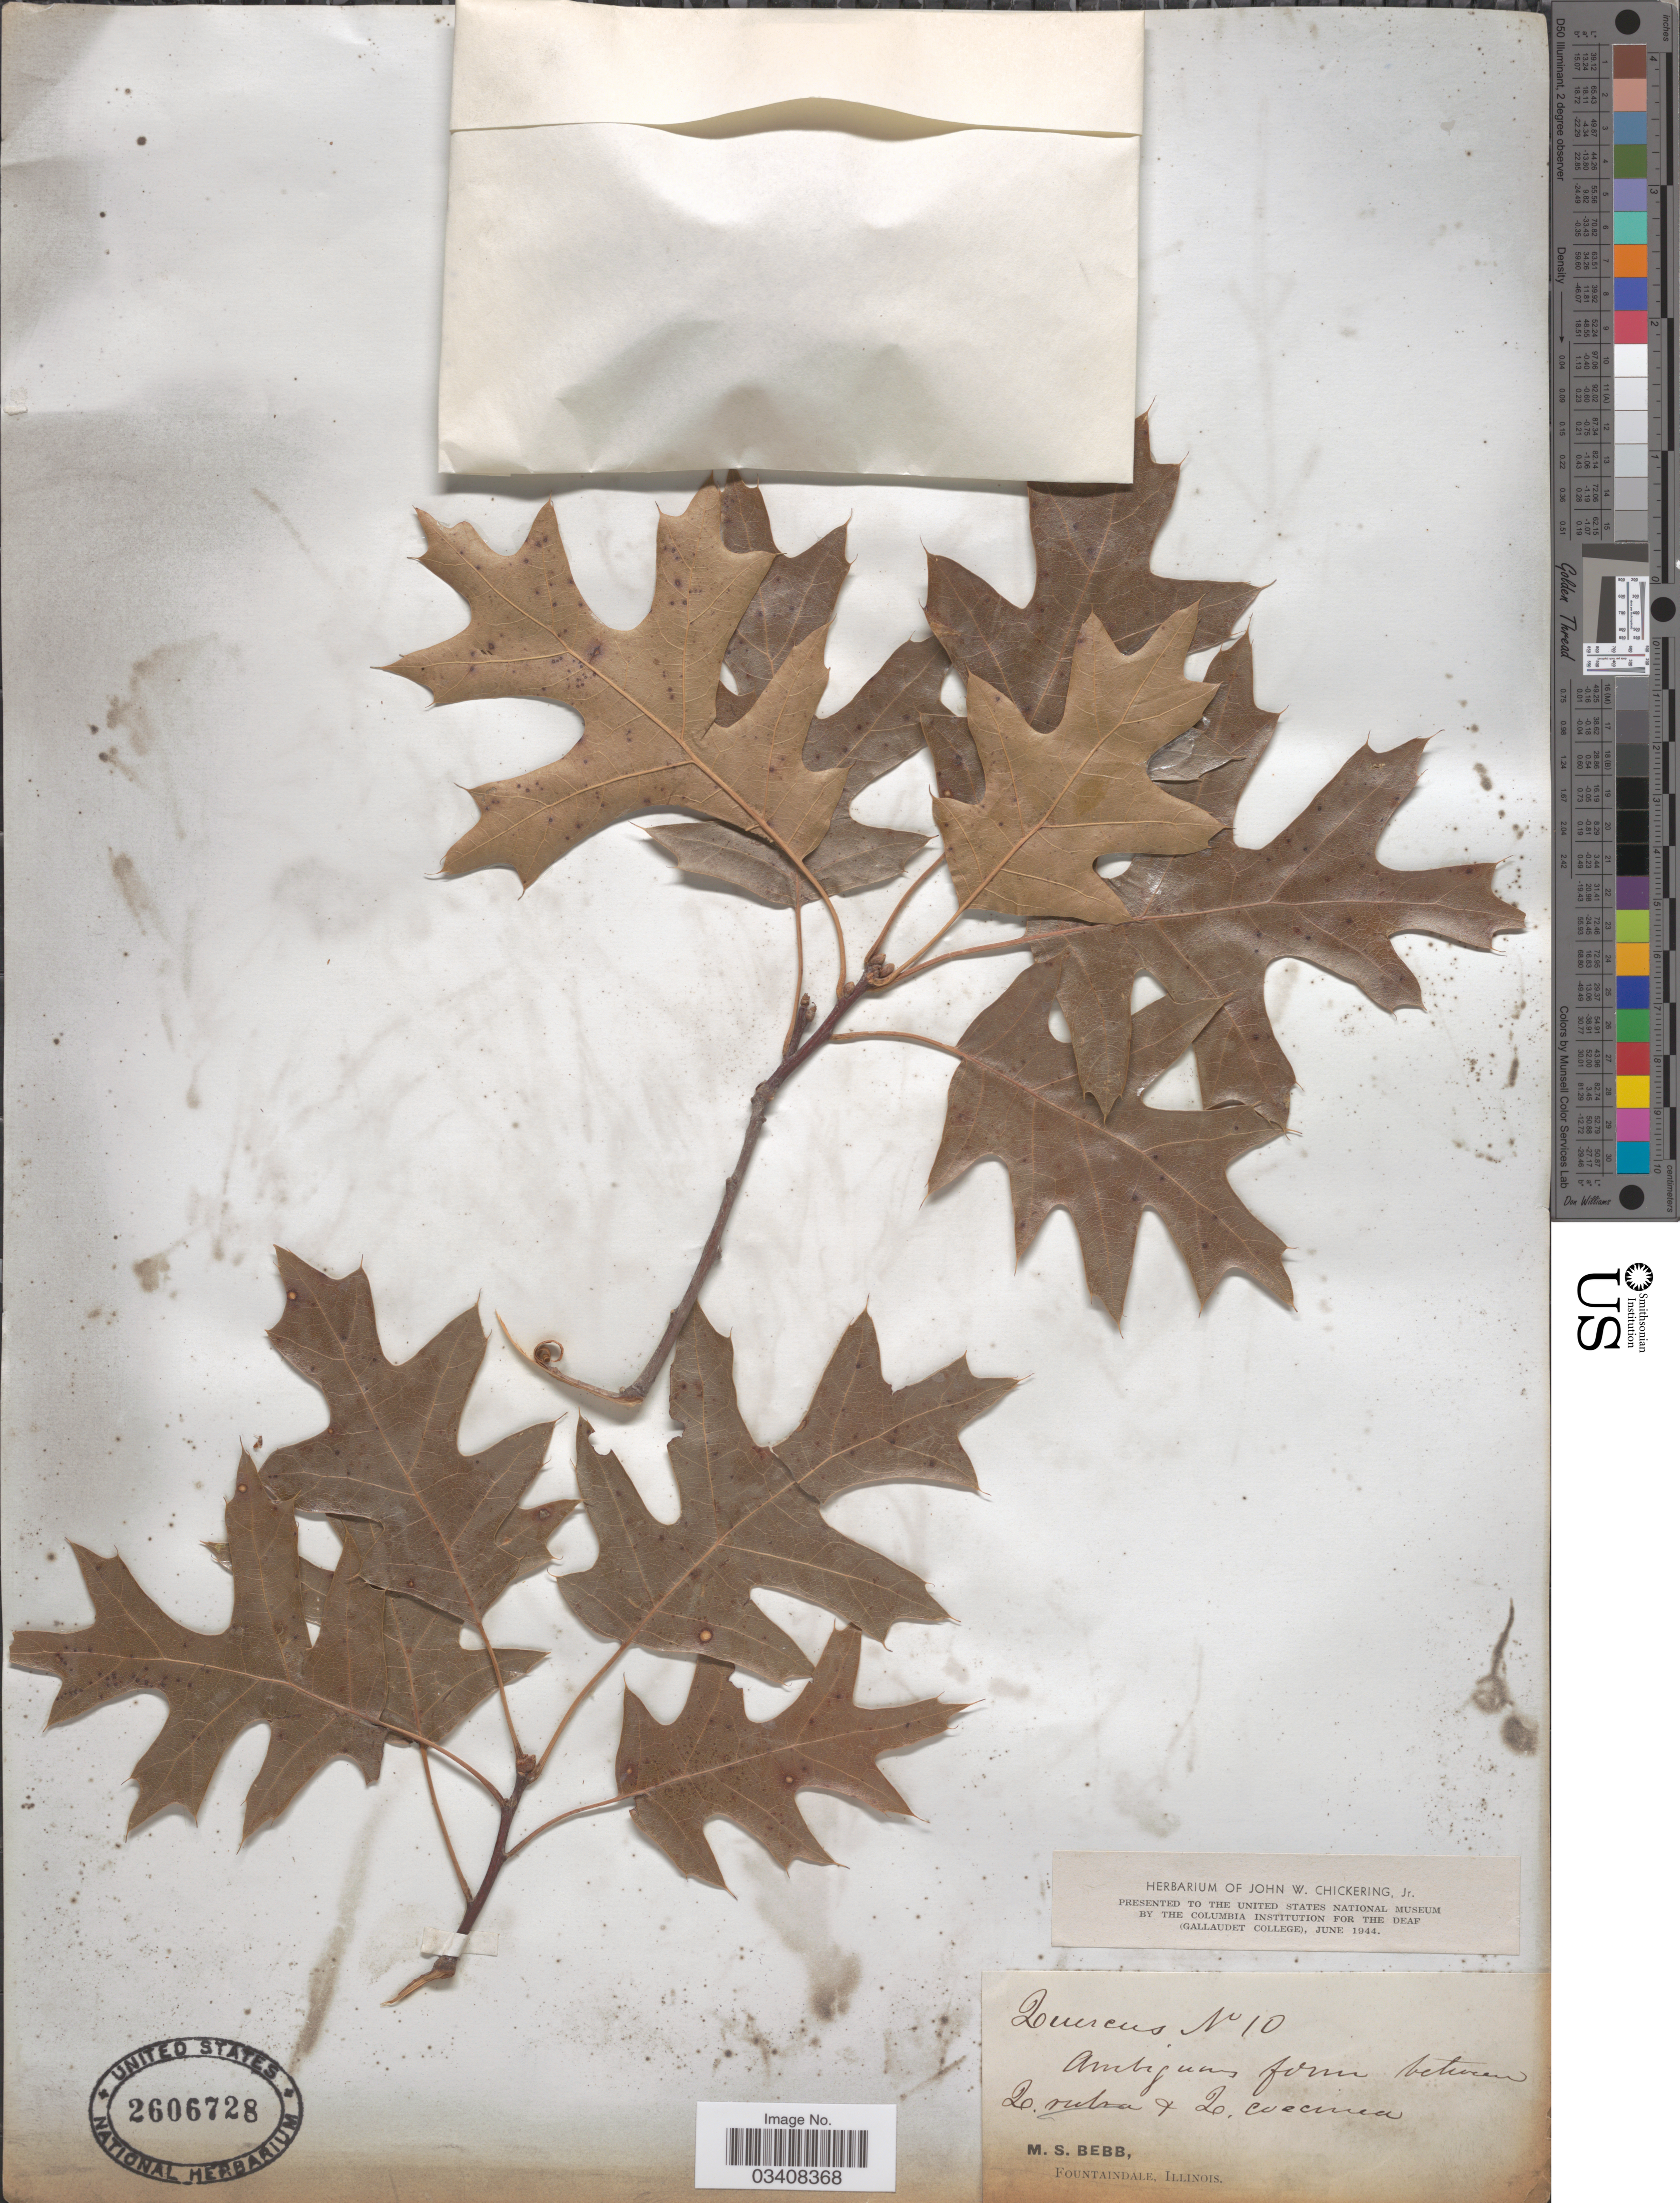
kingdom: Plantae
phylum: Tracheophyta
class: Magnoliopsida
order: Fagales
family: Fagaceae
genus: Quercus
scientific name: Quercus rubra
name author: L.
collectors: M. Bebb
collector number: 10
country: United States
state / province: Illinois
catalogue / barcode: US 2606728